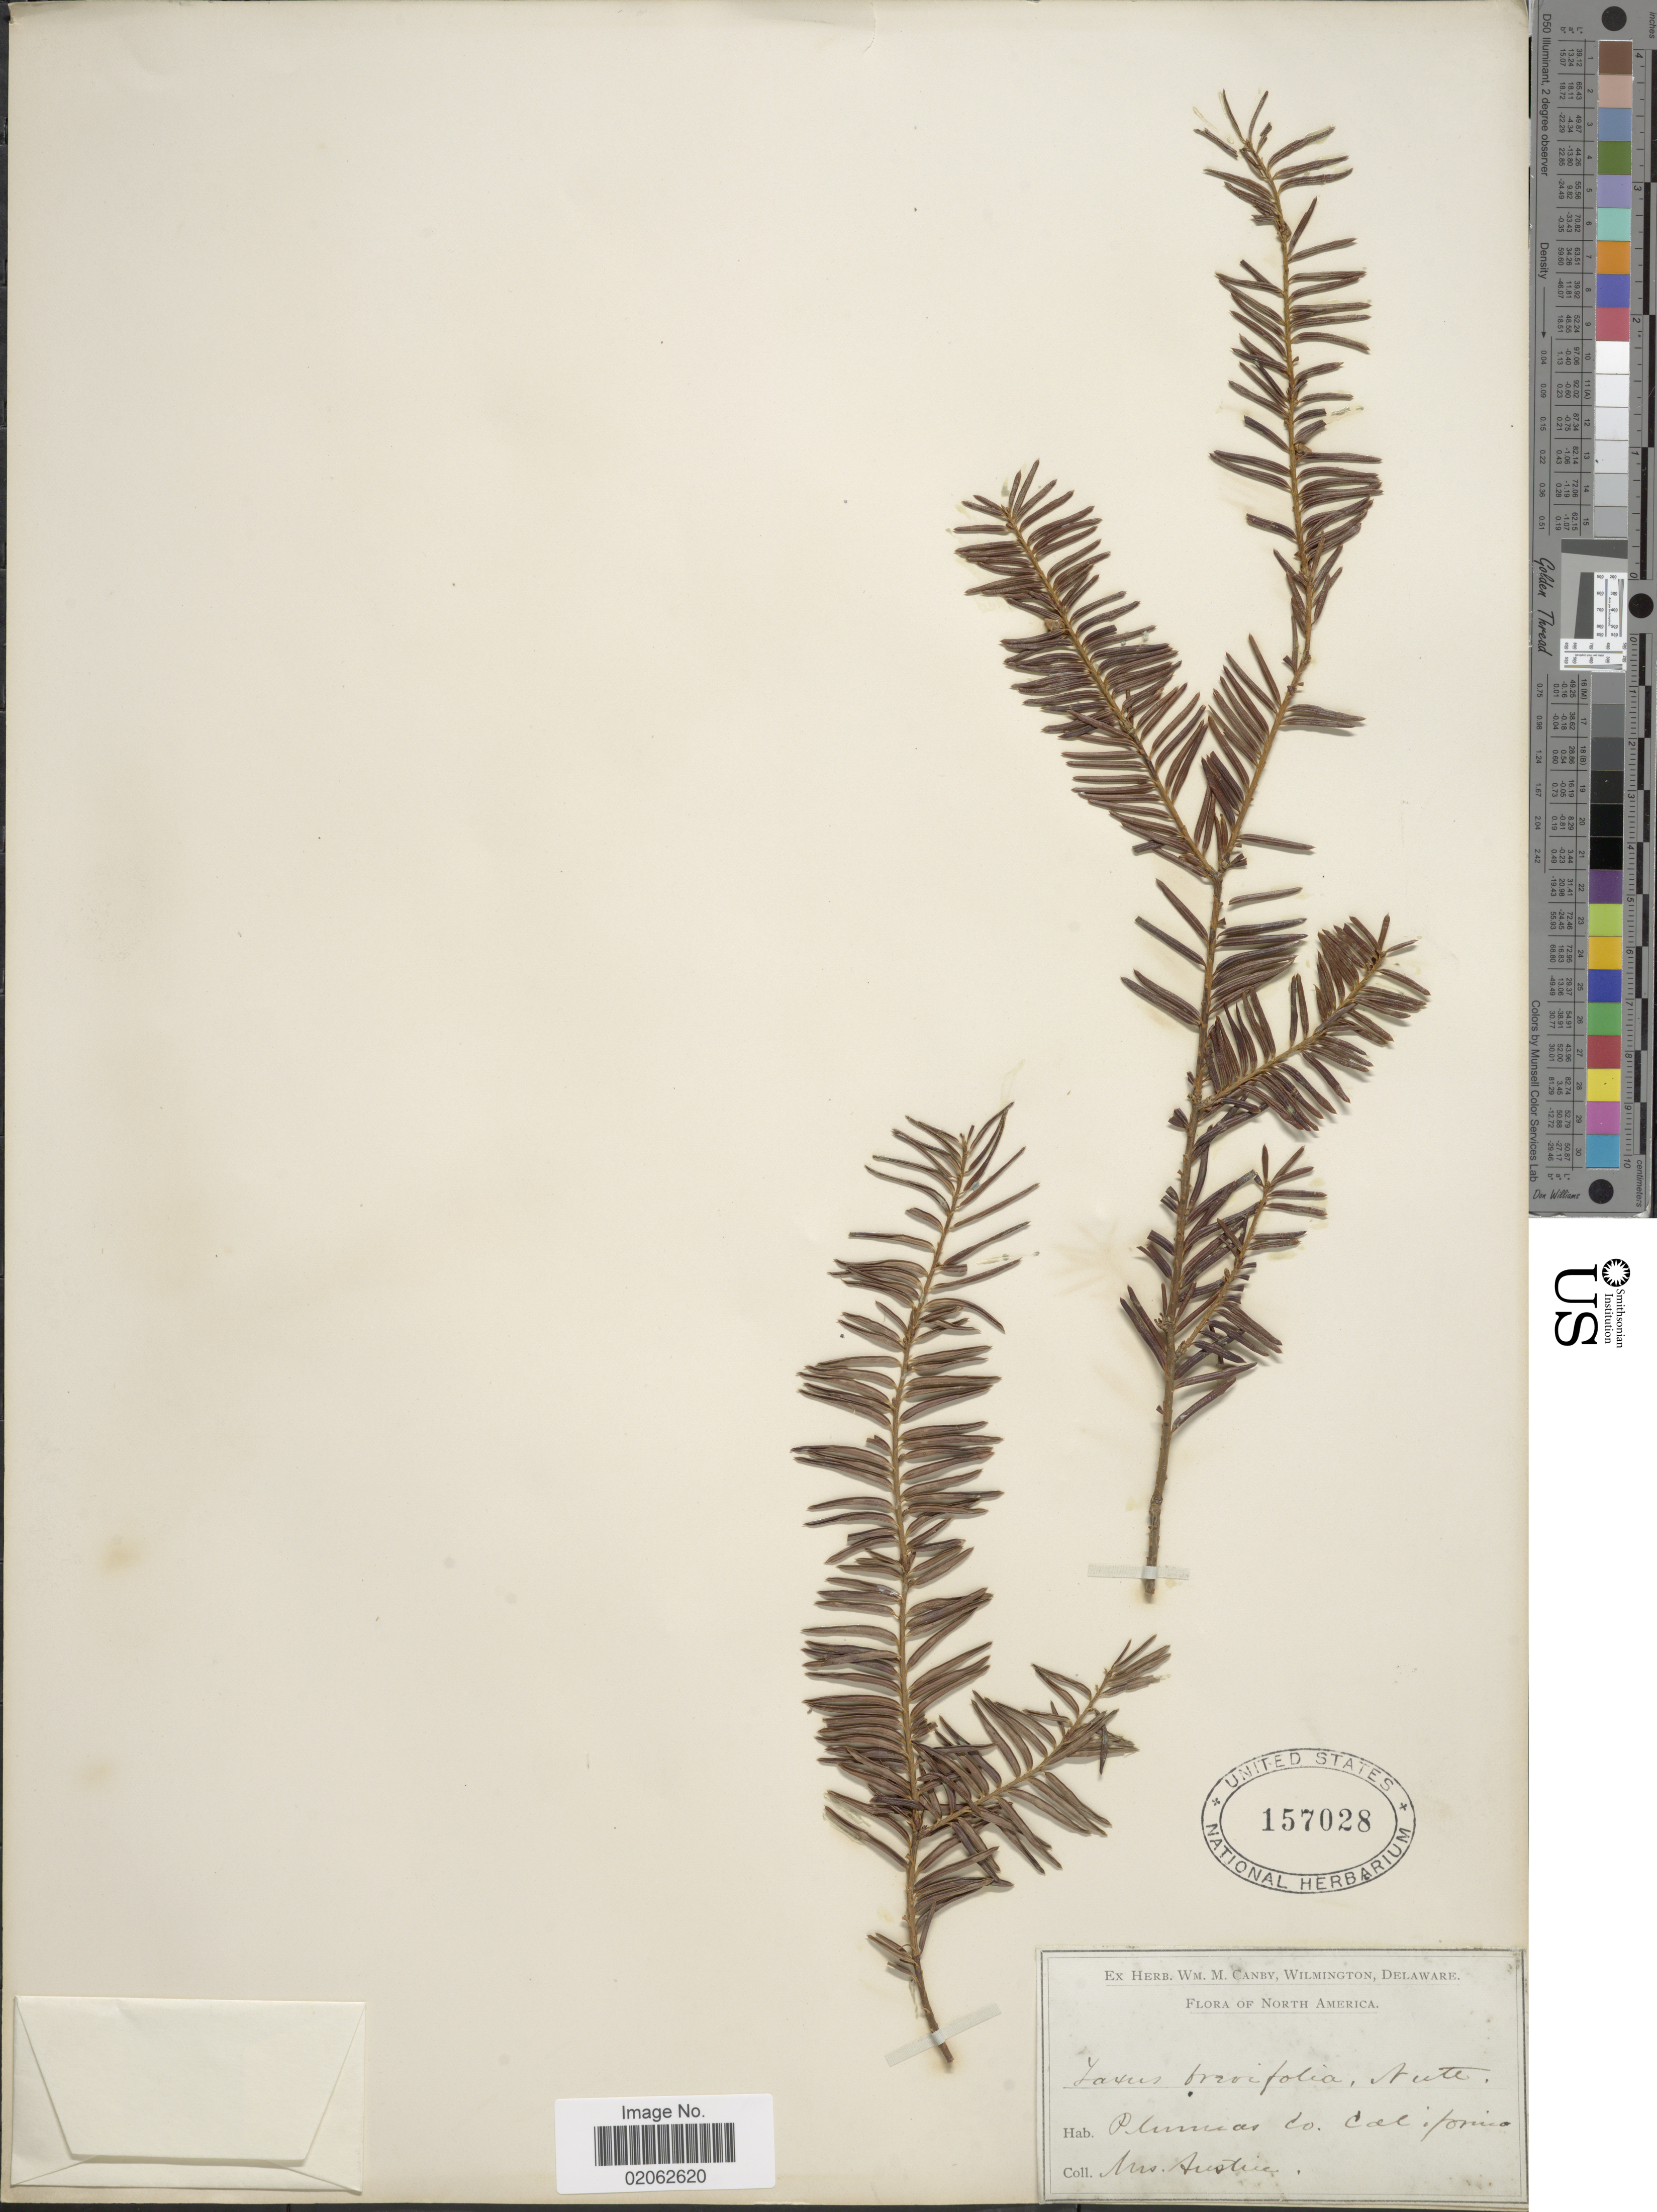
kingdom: Plantae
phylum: Tracheophyta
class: Pinopsida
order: Pinales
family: Taxaceae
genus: Taxus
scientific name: Taxus brevifolia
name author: Nutt.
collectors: Austin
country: United States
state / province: California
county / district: Plumas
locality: Plumas Co., Cal.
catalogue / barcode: US 157028